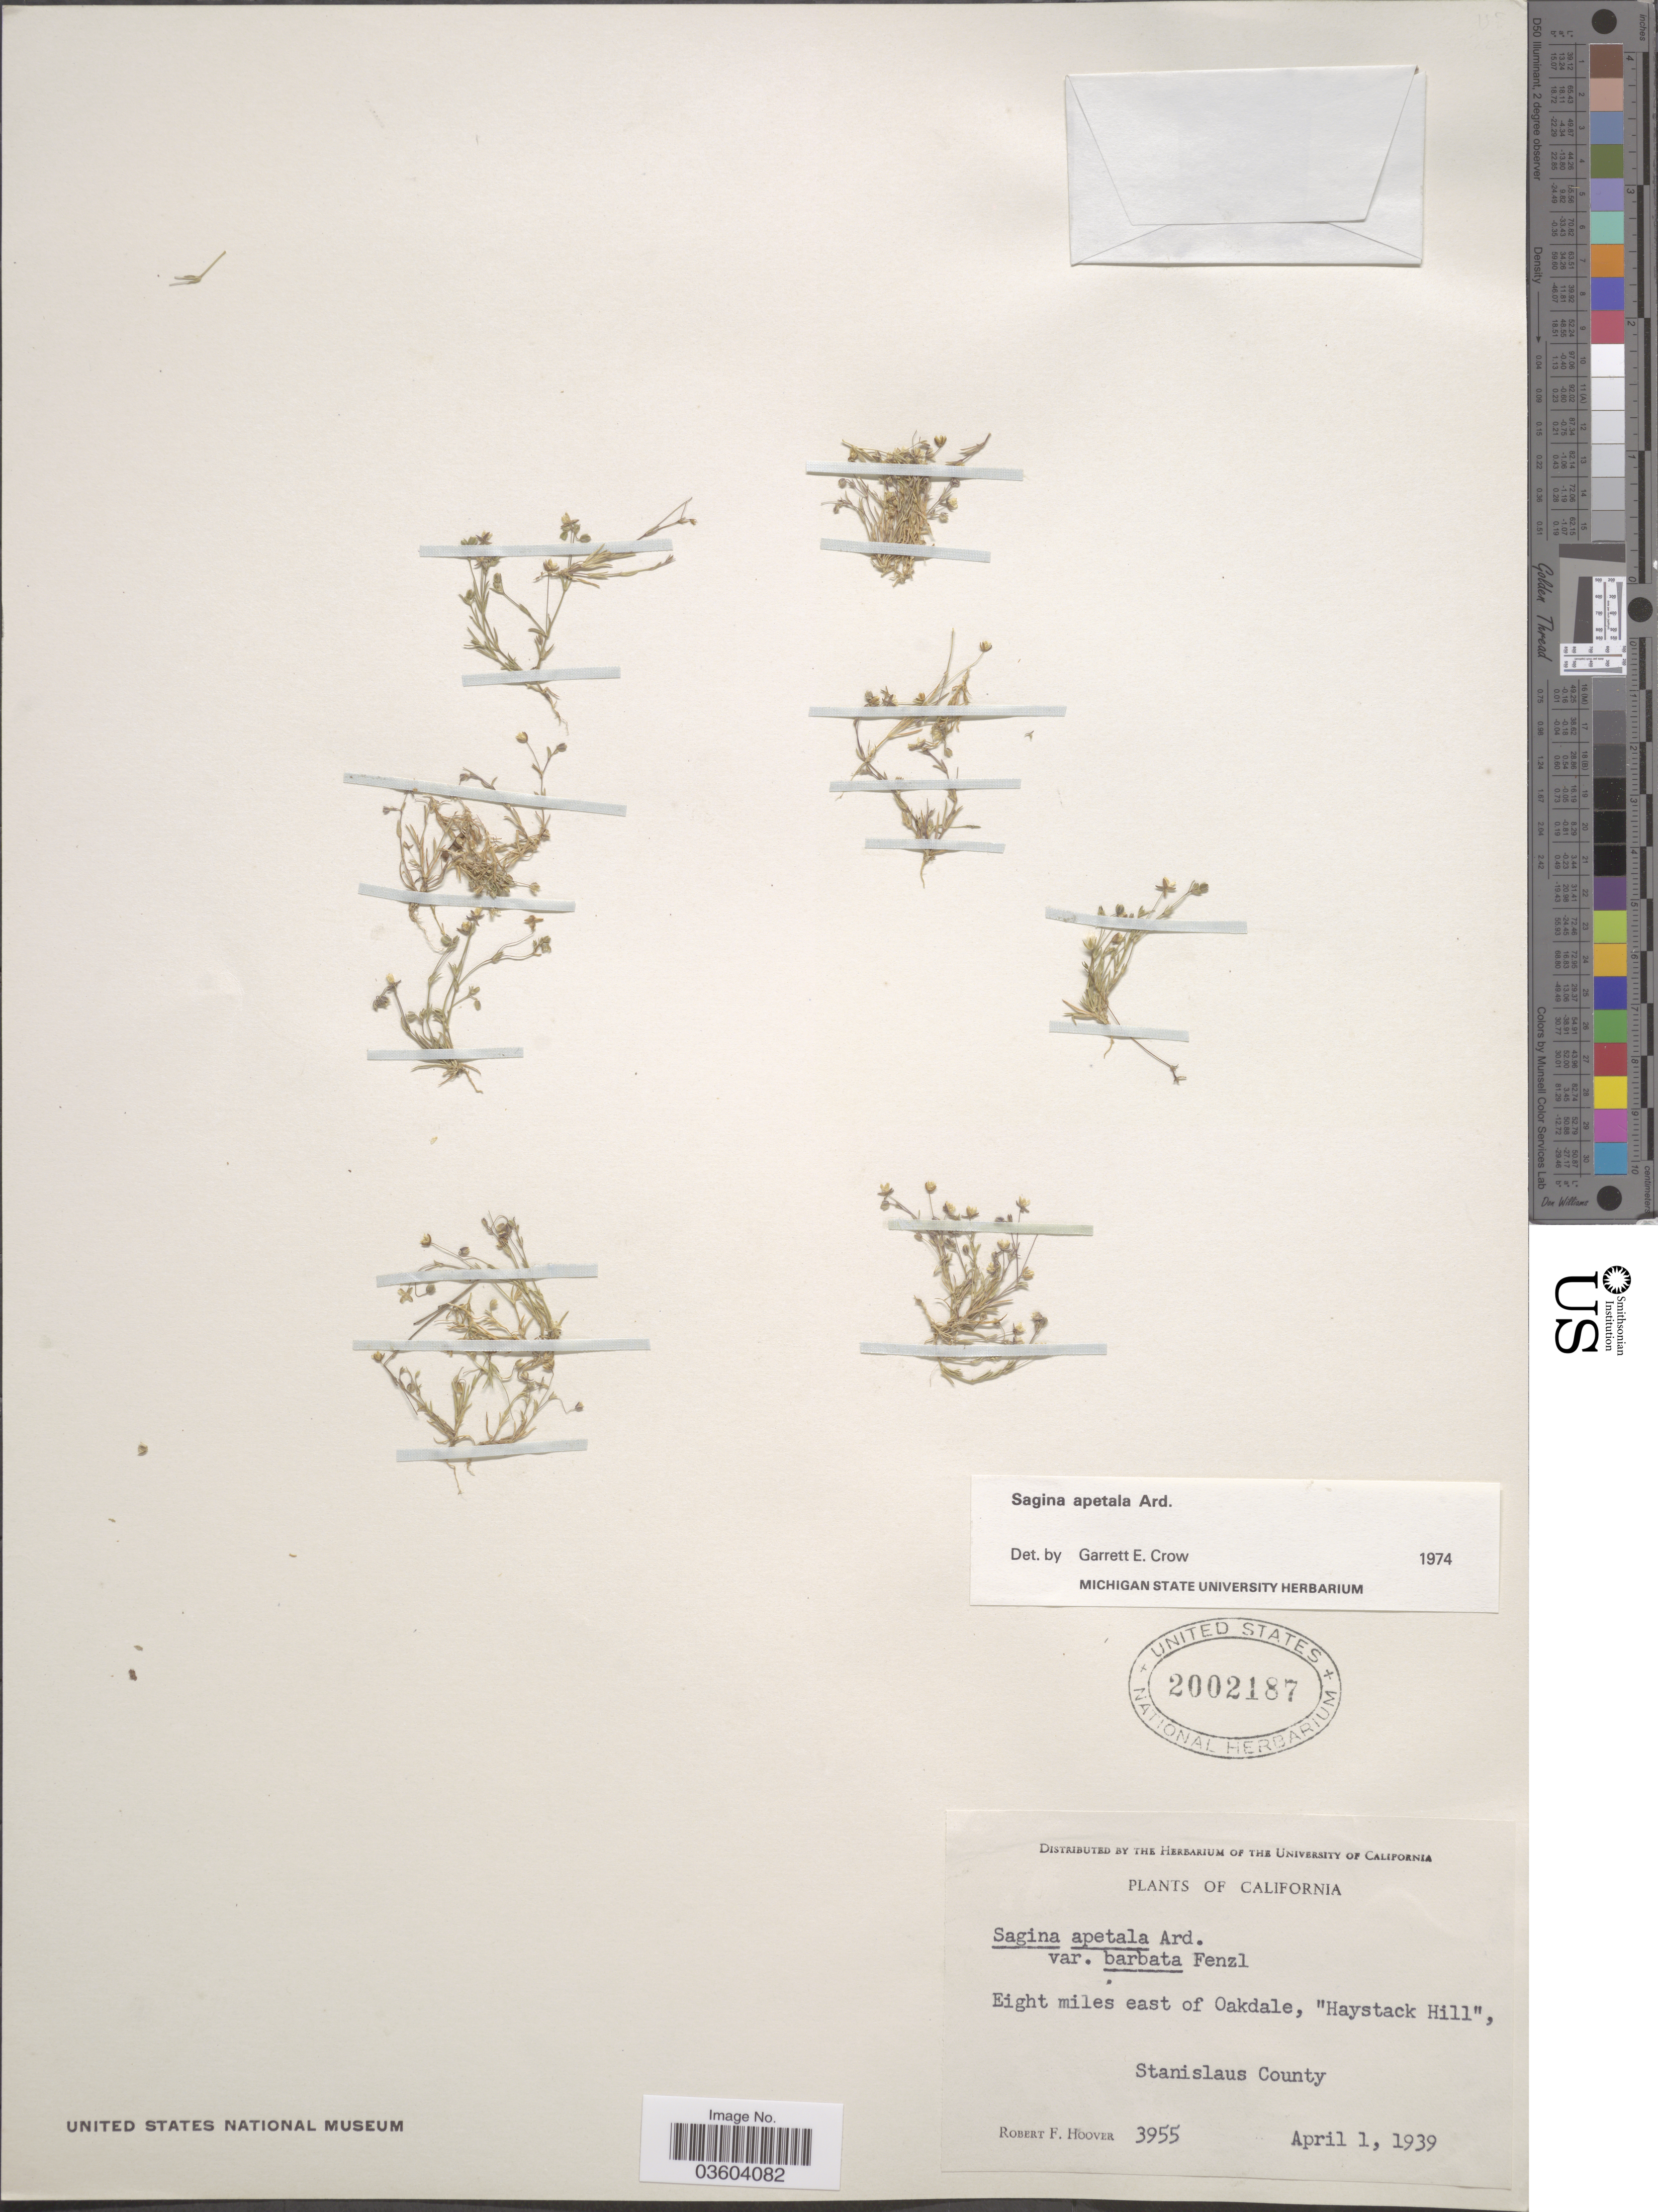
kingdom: Plantae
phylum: Tracheophyta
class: Magnoliopsida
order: Caryophyllales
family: Caryophyllaceae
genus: Sagina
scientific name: Sagina apetala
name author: Ard.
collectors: R. F. Hoover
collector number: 3955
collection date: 1939-04-01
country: United States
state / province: California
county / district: Stanislaus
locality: Eight miles east of Oakdale, "Haystack Hill", Stanislaus County.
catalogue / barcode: US 2002187